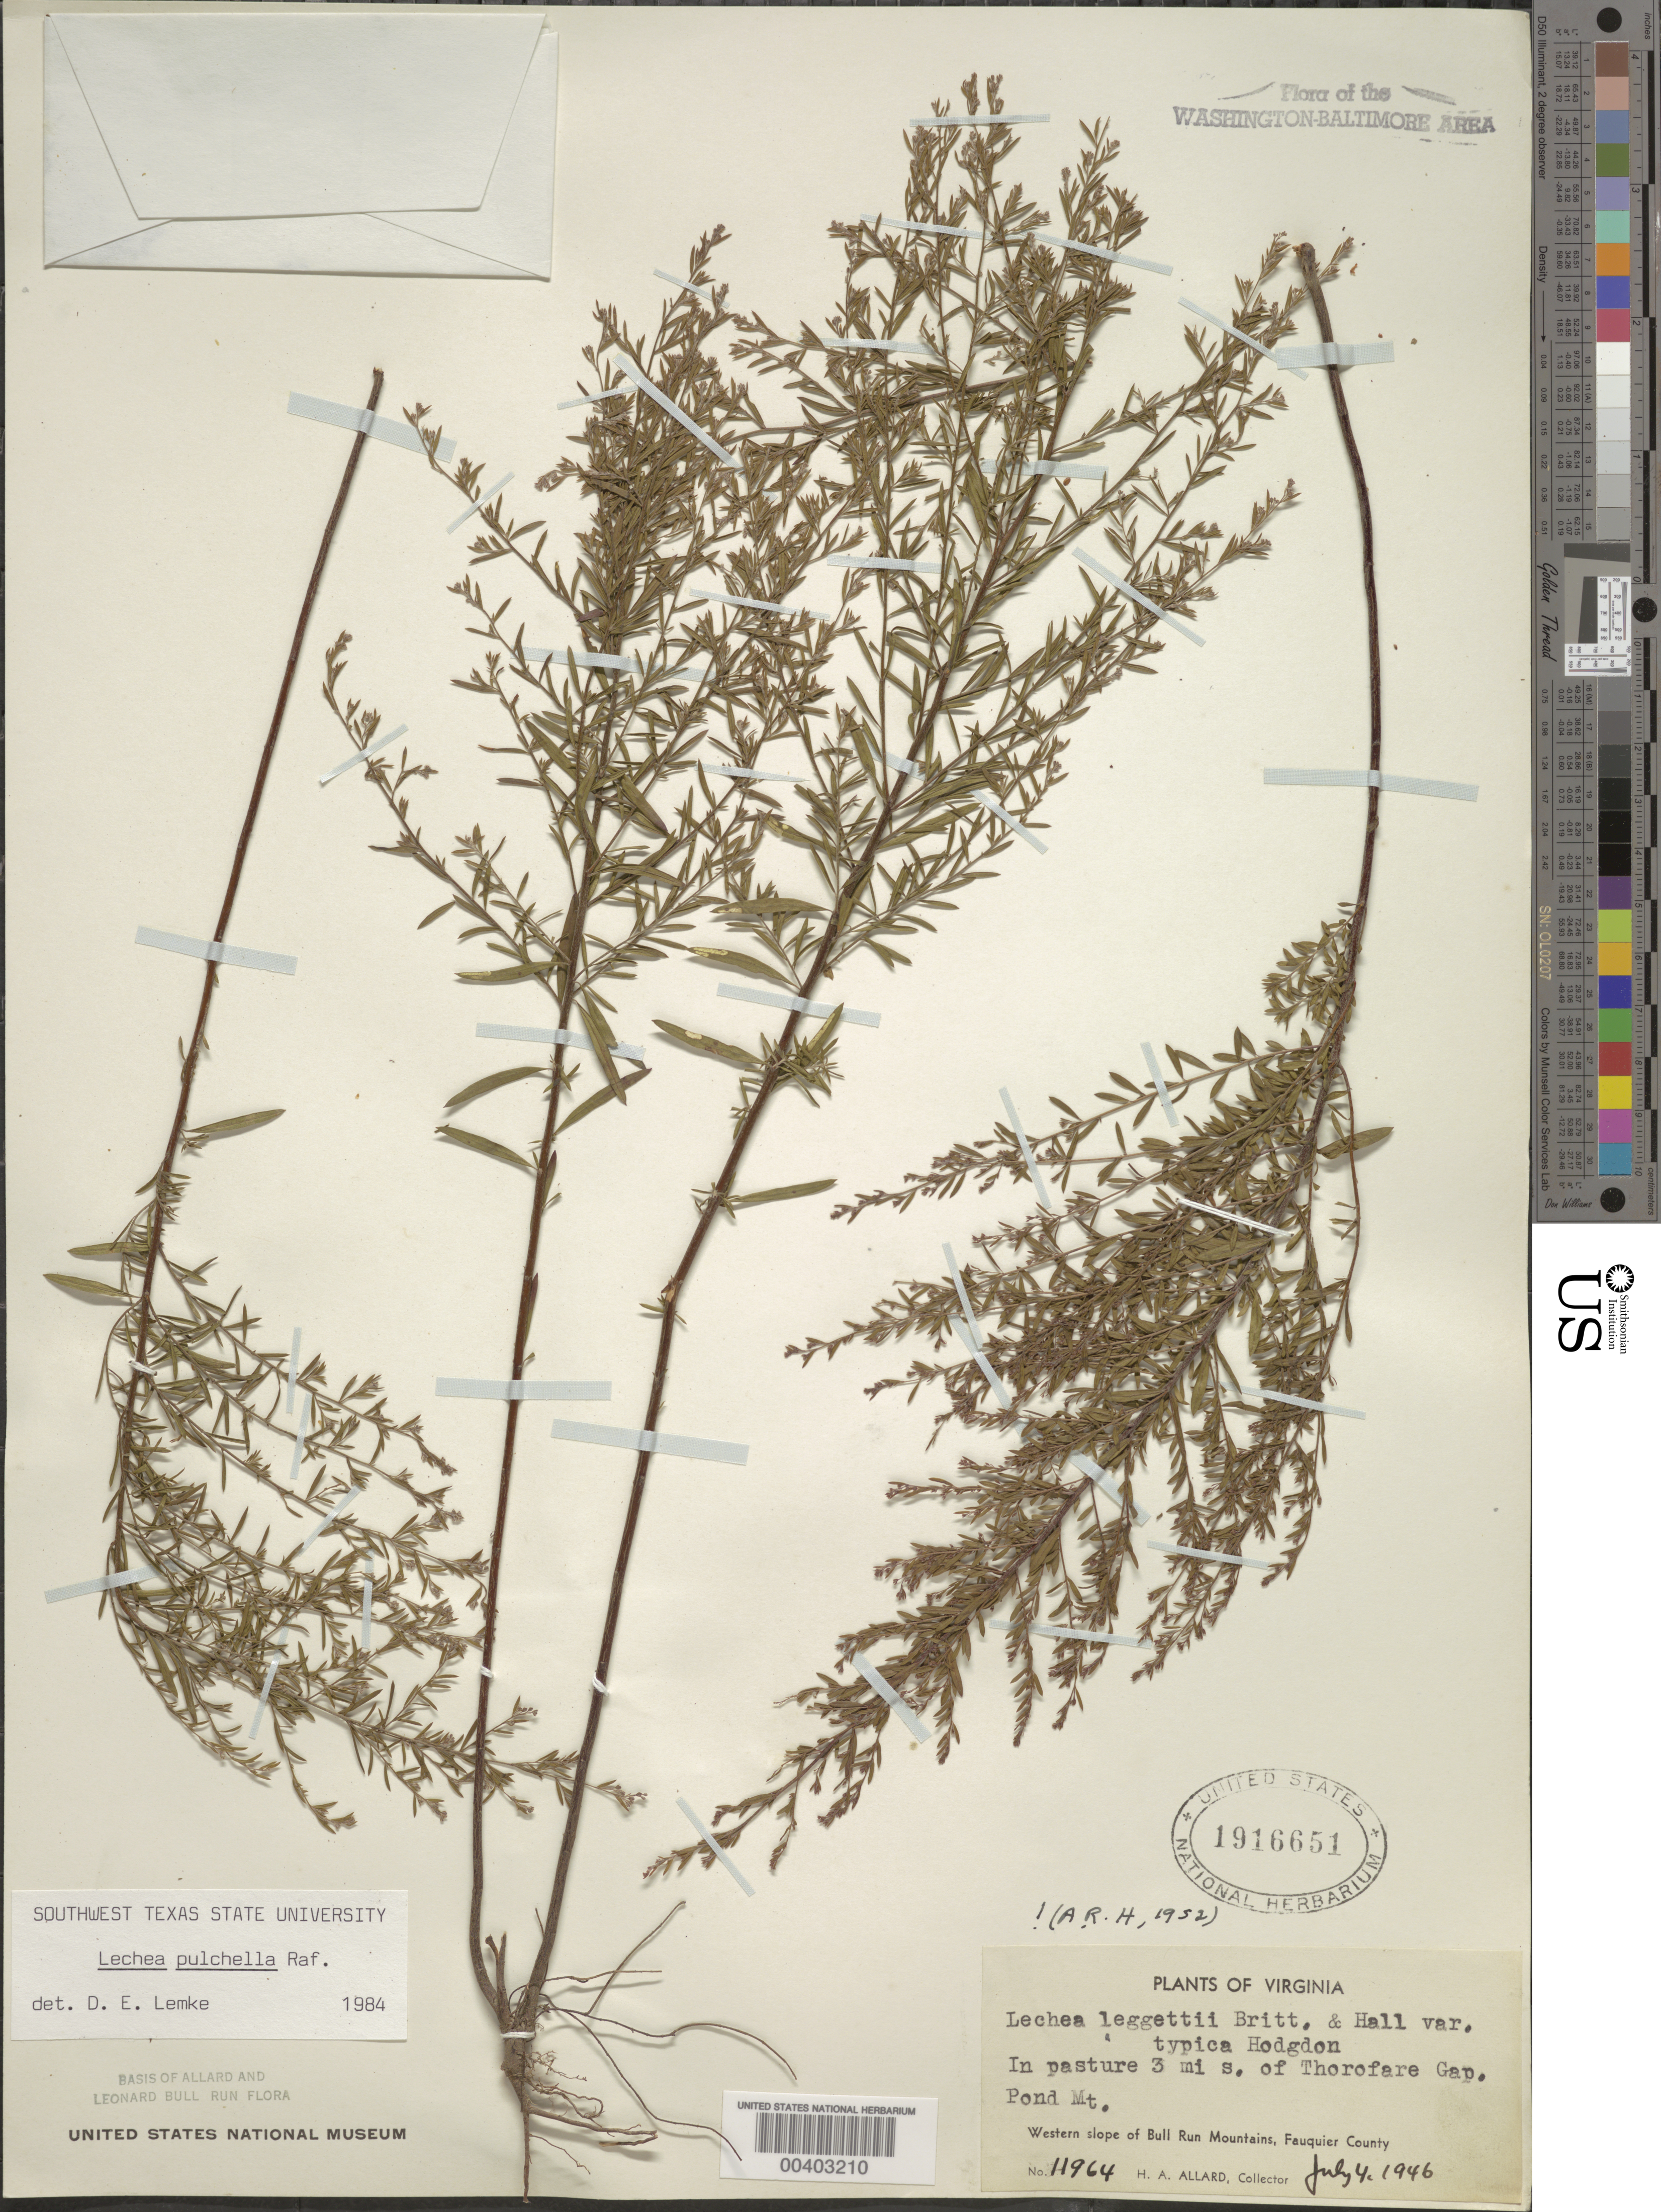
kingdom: Plantae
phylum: Tracheophyta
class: Magnoliopsida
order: Malvales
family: Cistaceae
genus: Lechea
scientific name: Lechea pulchella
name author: Raf.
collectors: H. A. Allard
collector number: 11964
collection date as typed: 04 Jul 1946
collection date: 1946-07-04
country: United States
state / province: Virginia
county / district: Fauquier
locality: South of Thorofare Gap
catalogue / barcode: US 1916651